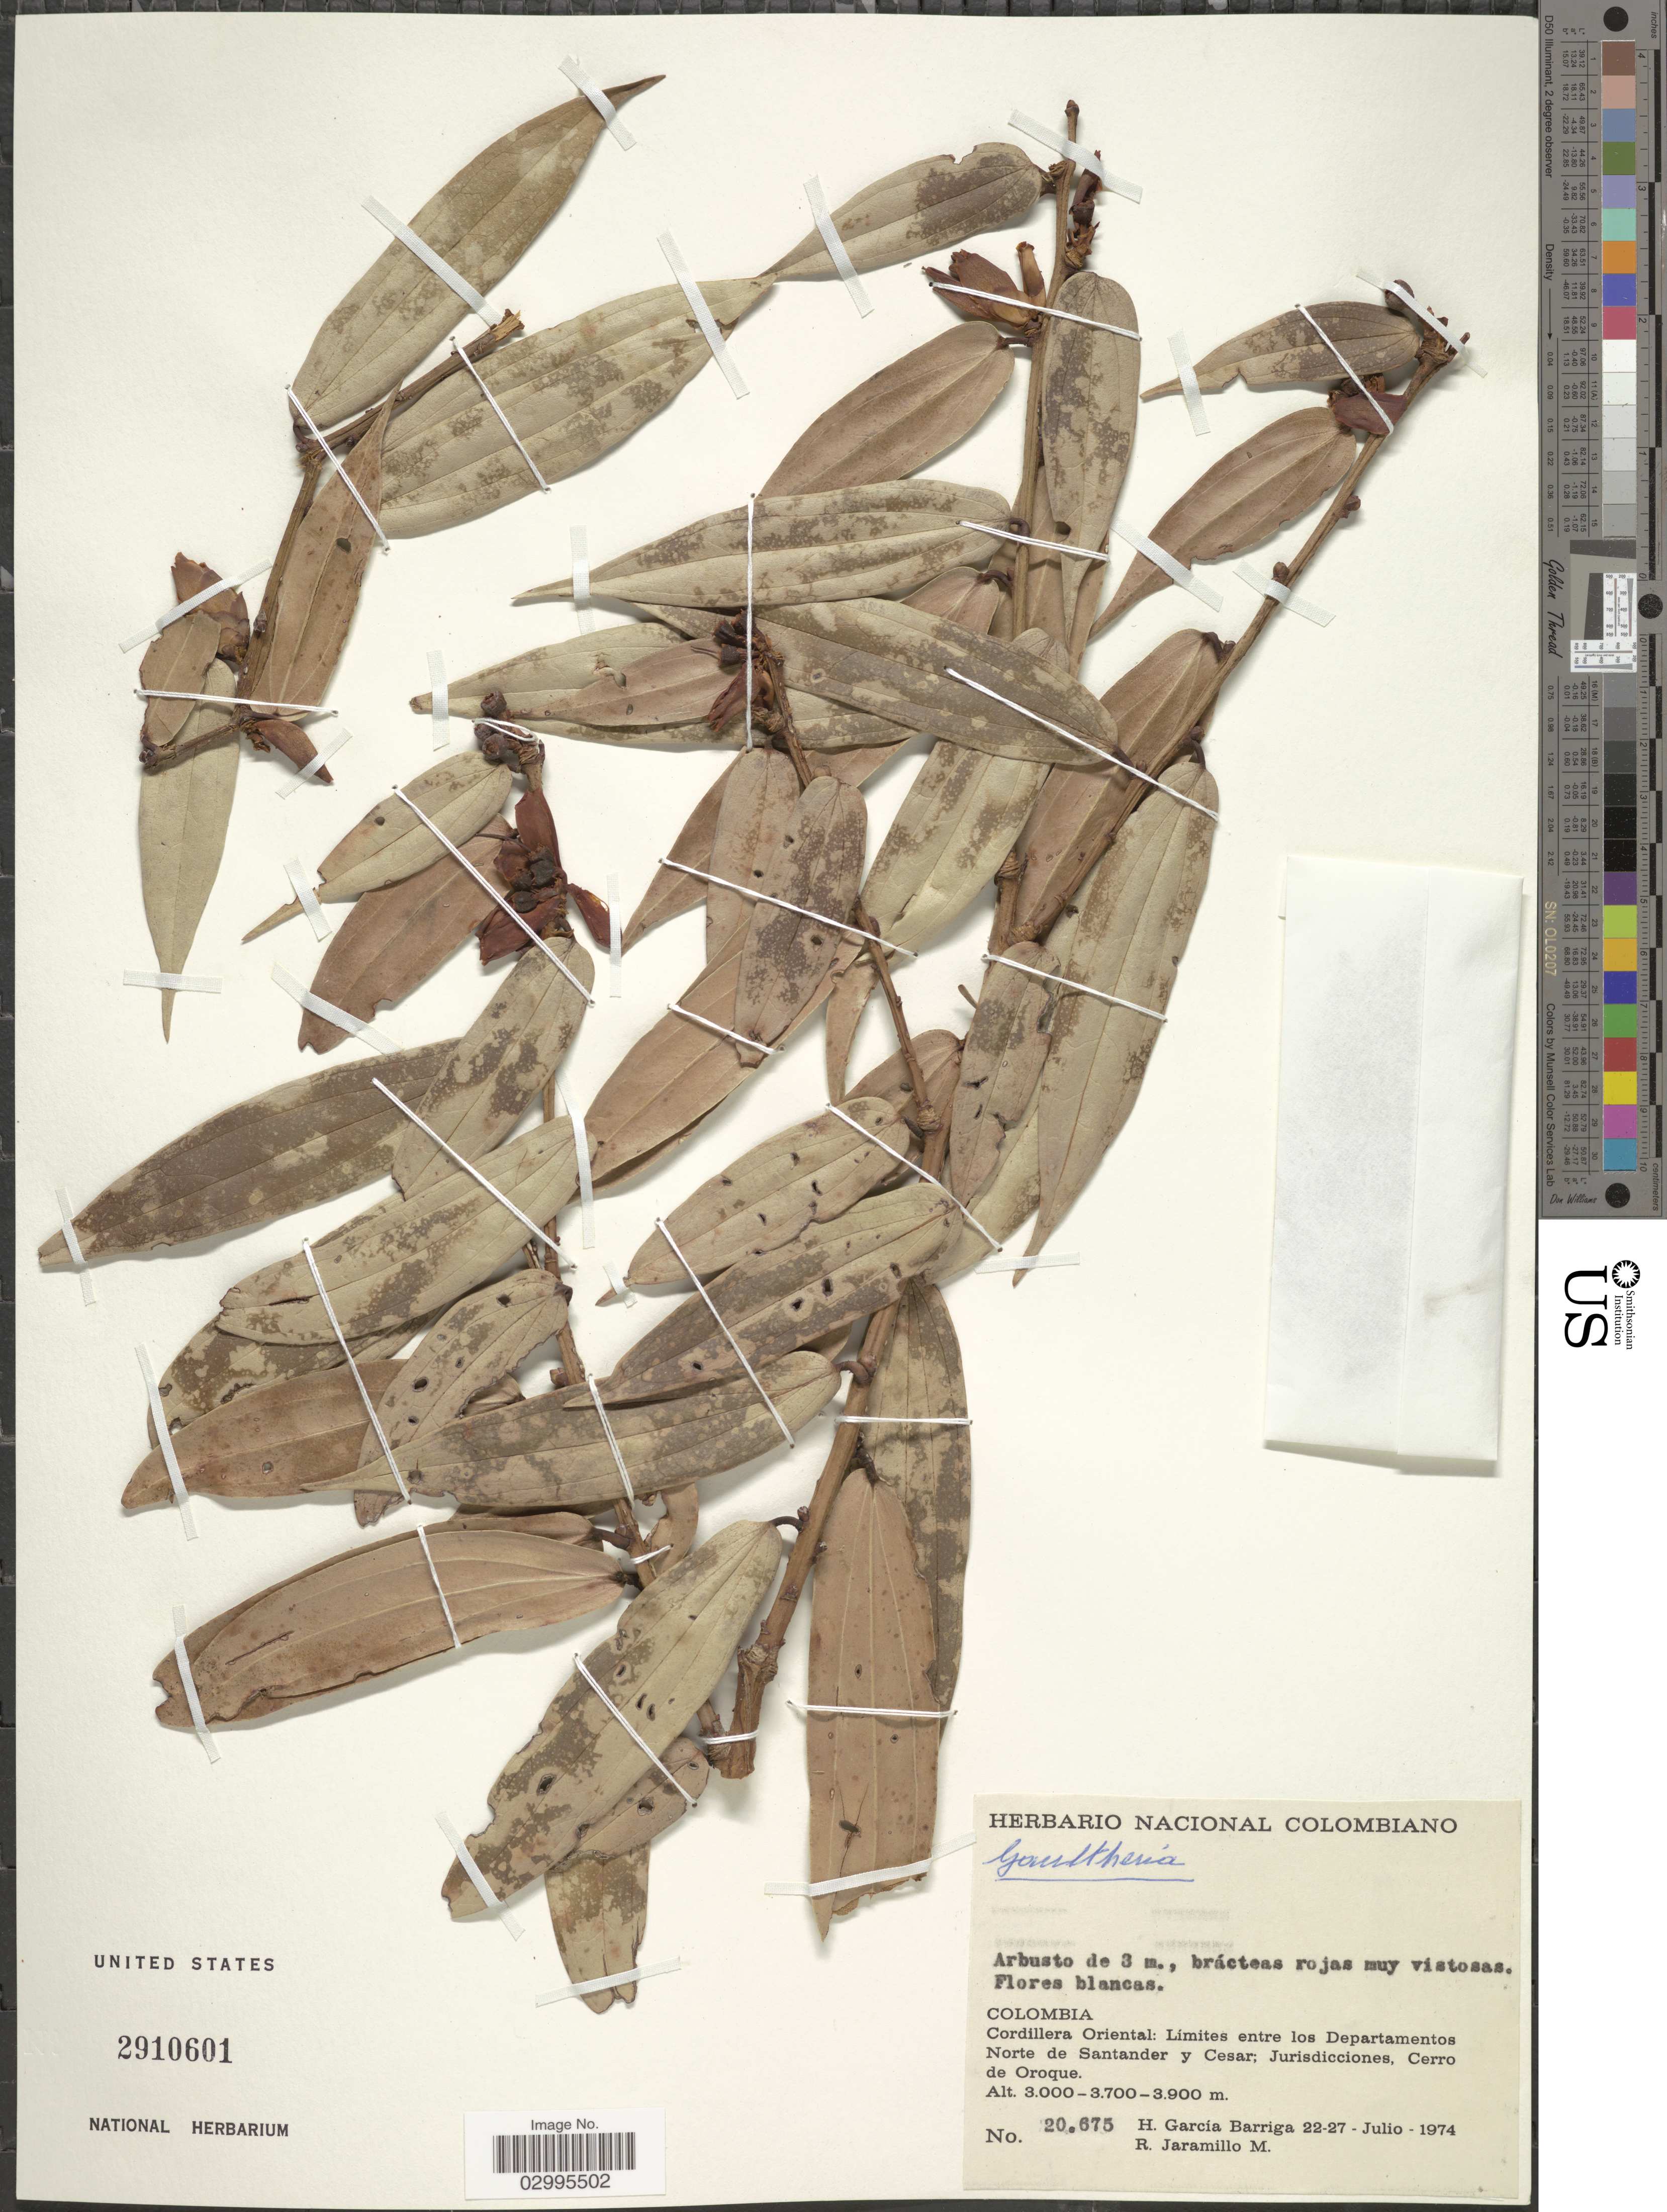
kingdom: Plantae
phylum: Tracheophyta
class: Magnoliopsida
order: Ericales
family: Ericaceae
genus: Cavendishia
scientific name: Cavendishia bracteata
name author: (Ruiz & Pav. ex J. St.-Hil.) Hoerold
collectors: H. García Barriga & R. Jaramillo M.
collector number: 20675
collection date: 1974-07-22/1974-07-27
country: Colombia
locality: Cordillera Oriental: Límites entre los Departamentos Norte de Santander y Cesar; Jurisdicciones, Cerro de Ororque.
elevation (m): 3000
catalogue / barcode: US 2910601